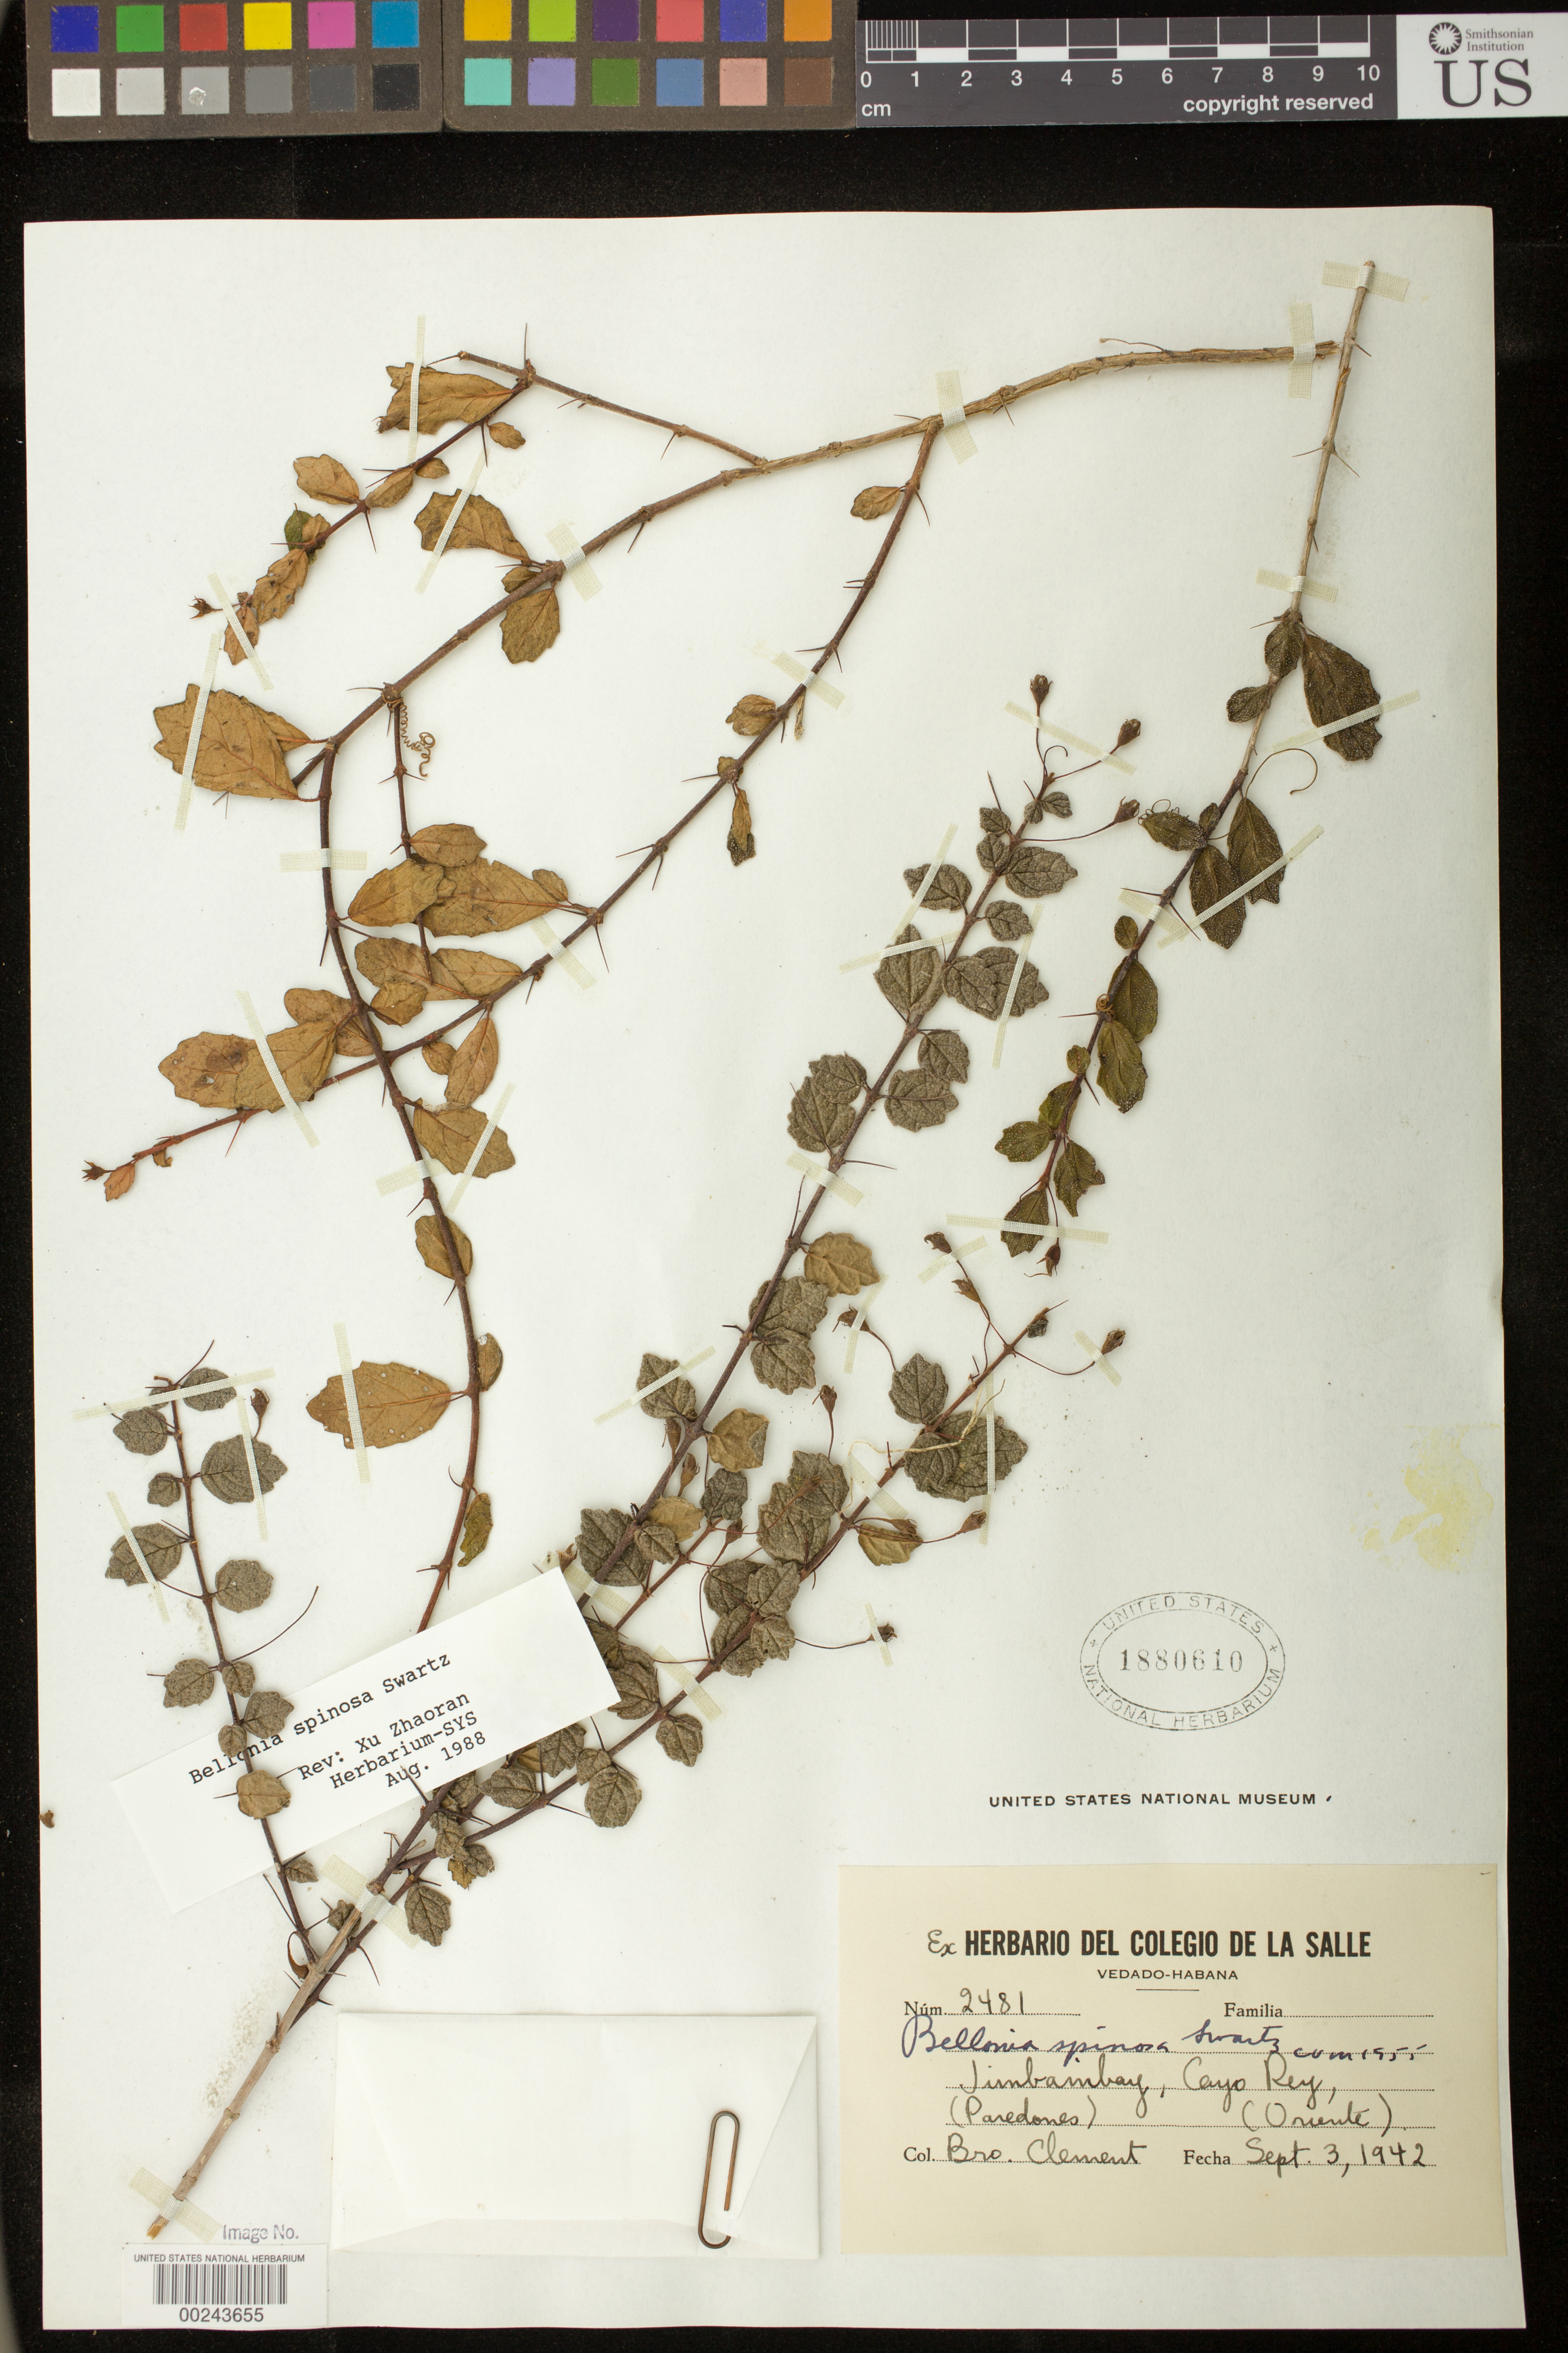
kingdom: Plantae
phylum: Tracheophyta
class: Magnoliopsida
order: Lamiales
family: Gesneriaceae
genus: Bellonia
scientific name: Bellonia spinosa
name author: Sw.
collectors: Bro. Clemente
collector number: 2481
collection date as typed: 03 Sep 1942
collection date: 1942-09-03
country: Cuba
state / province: Oriente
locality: Jimbainbay, Cayo Rey, (Paredones)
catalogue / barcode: US 1880610